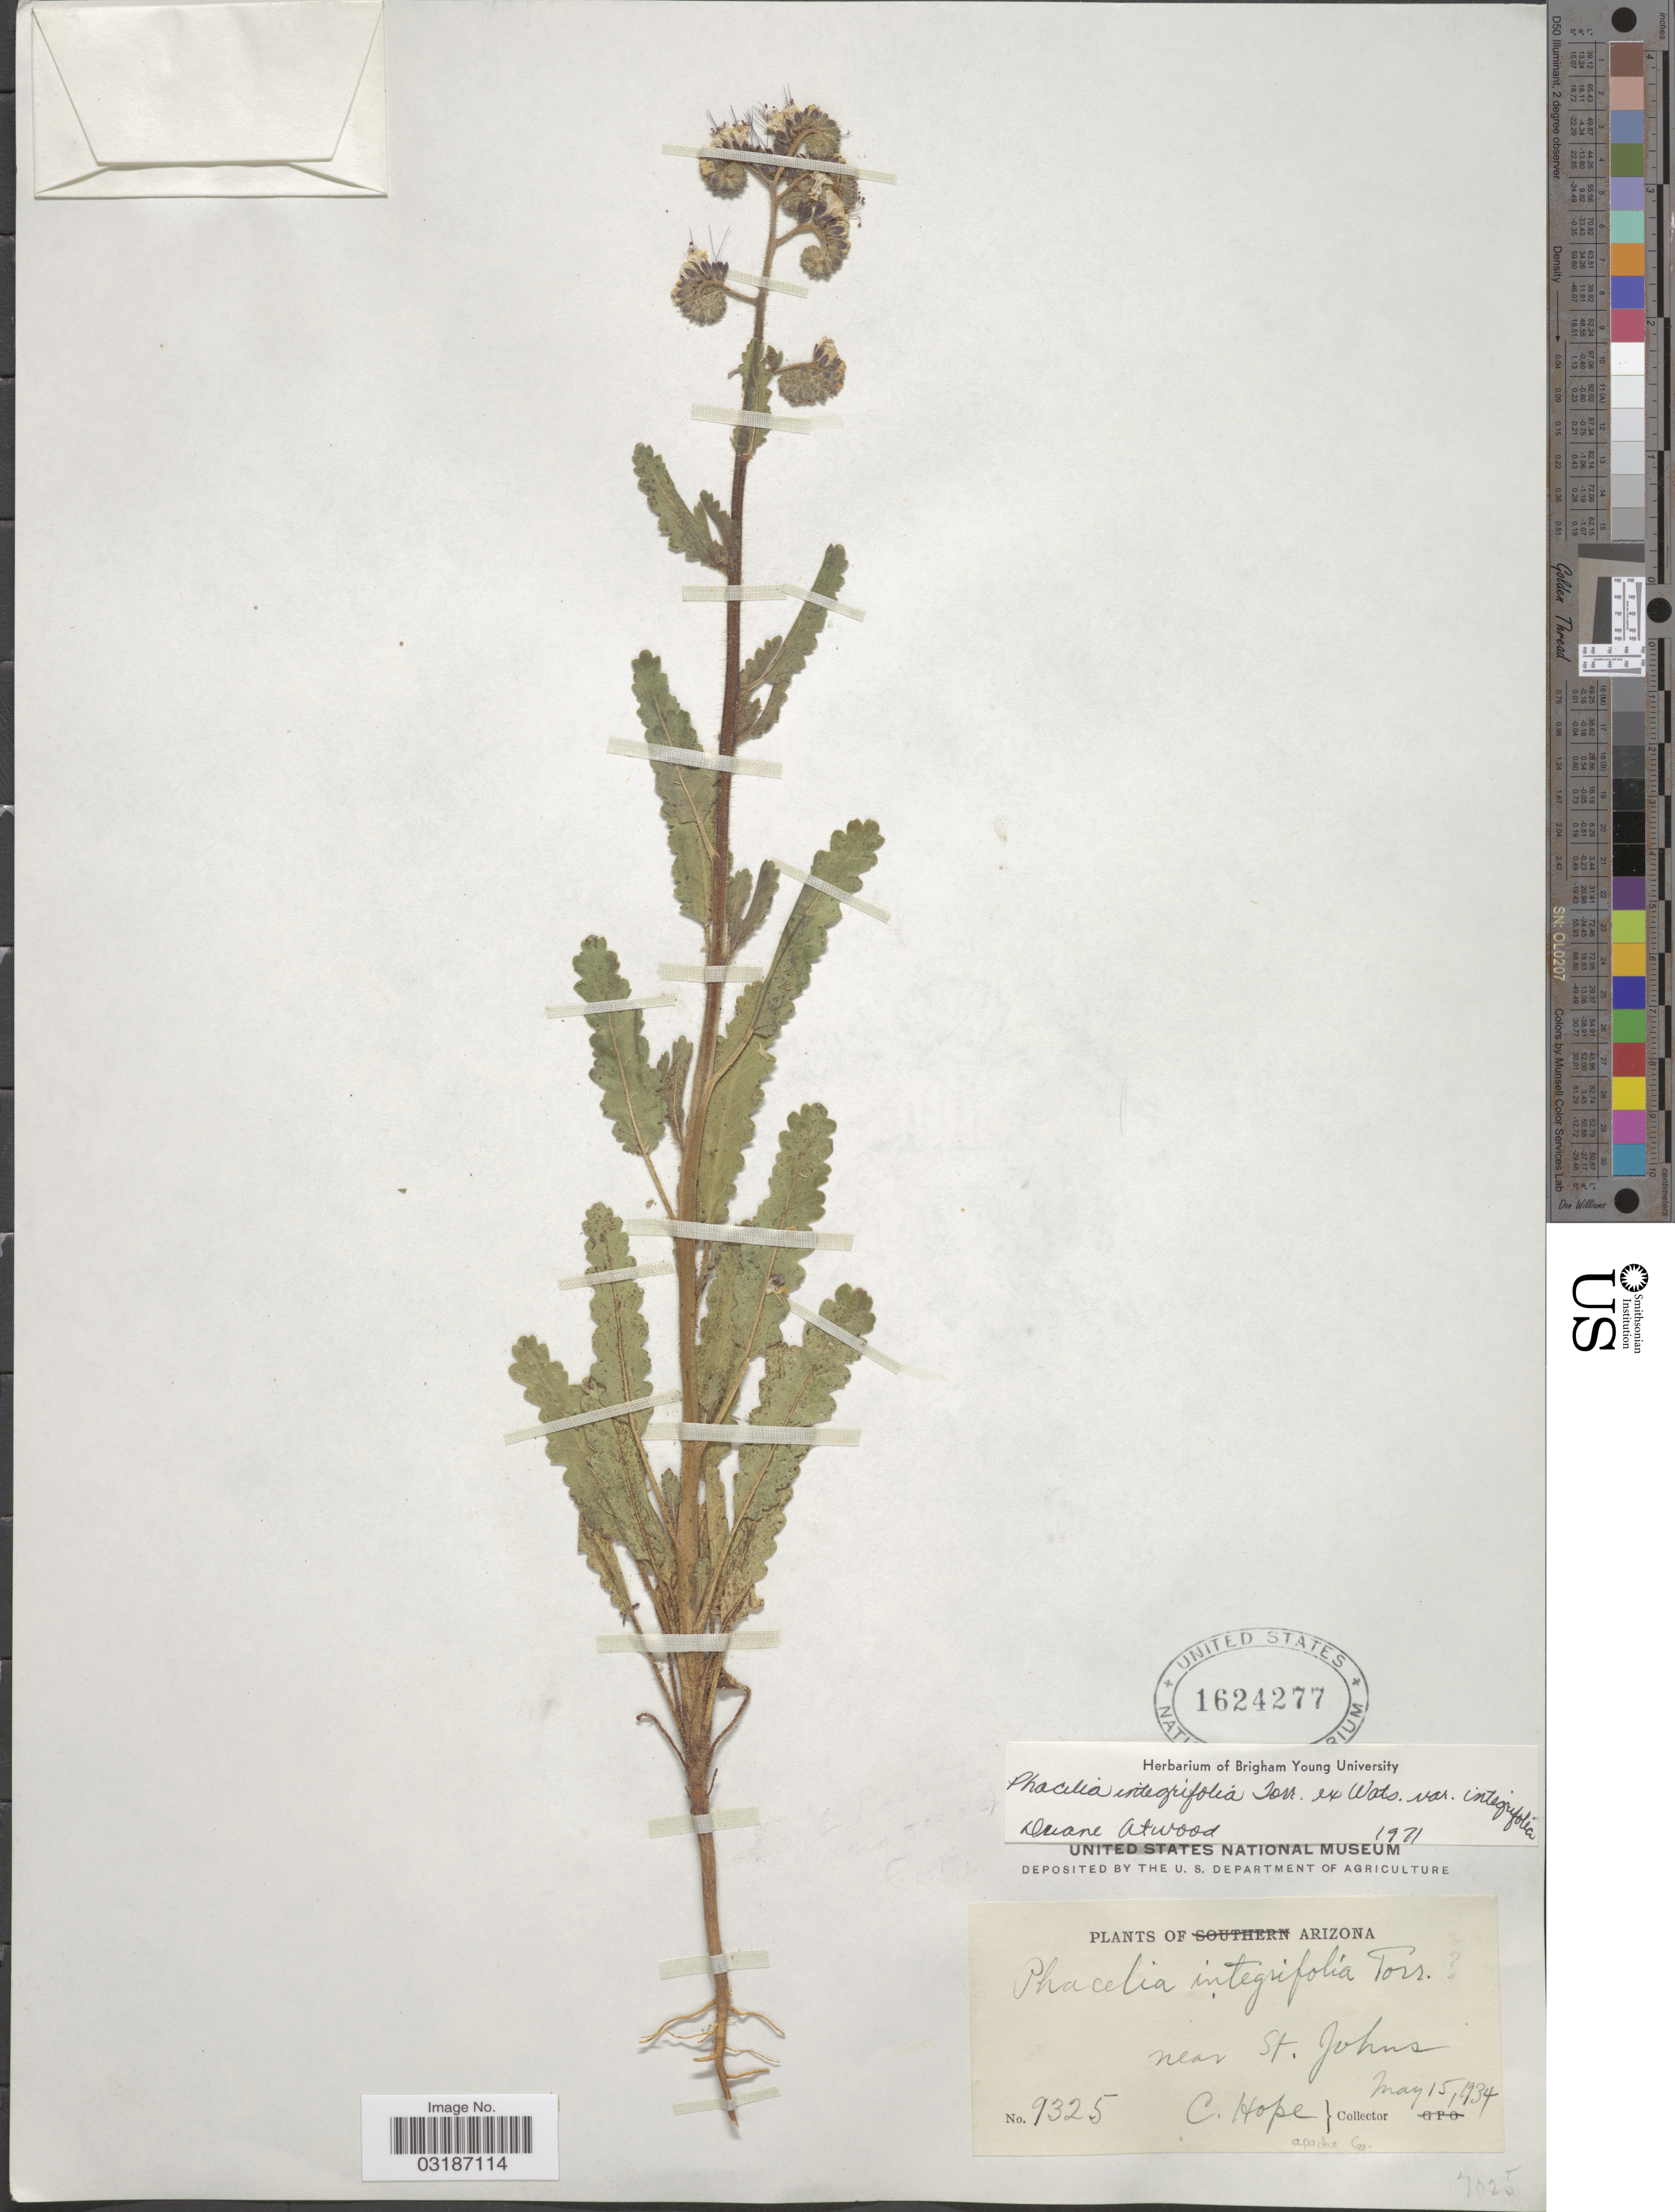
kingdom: Plantae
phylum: Tracheophyta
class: Magnoliopsida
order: Boraginales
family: Hydrophyllaceae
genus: Phacelia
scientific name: Phacelia integrifolia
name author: Torr.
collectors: C. Hope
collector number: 9325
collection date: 1934-05-15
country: United States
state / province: Arizona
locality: Near St. Johns. Apache Co.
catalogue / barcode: US 1624277